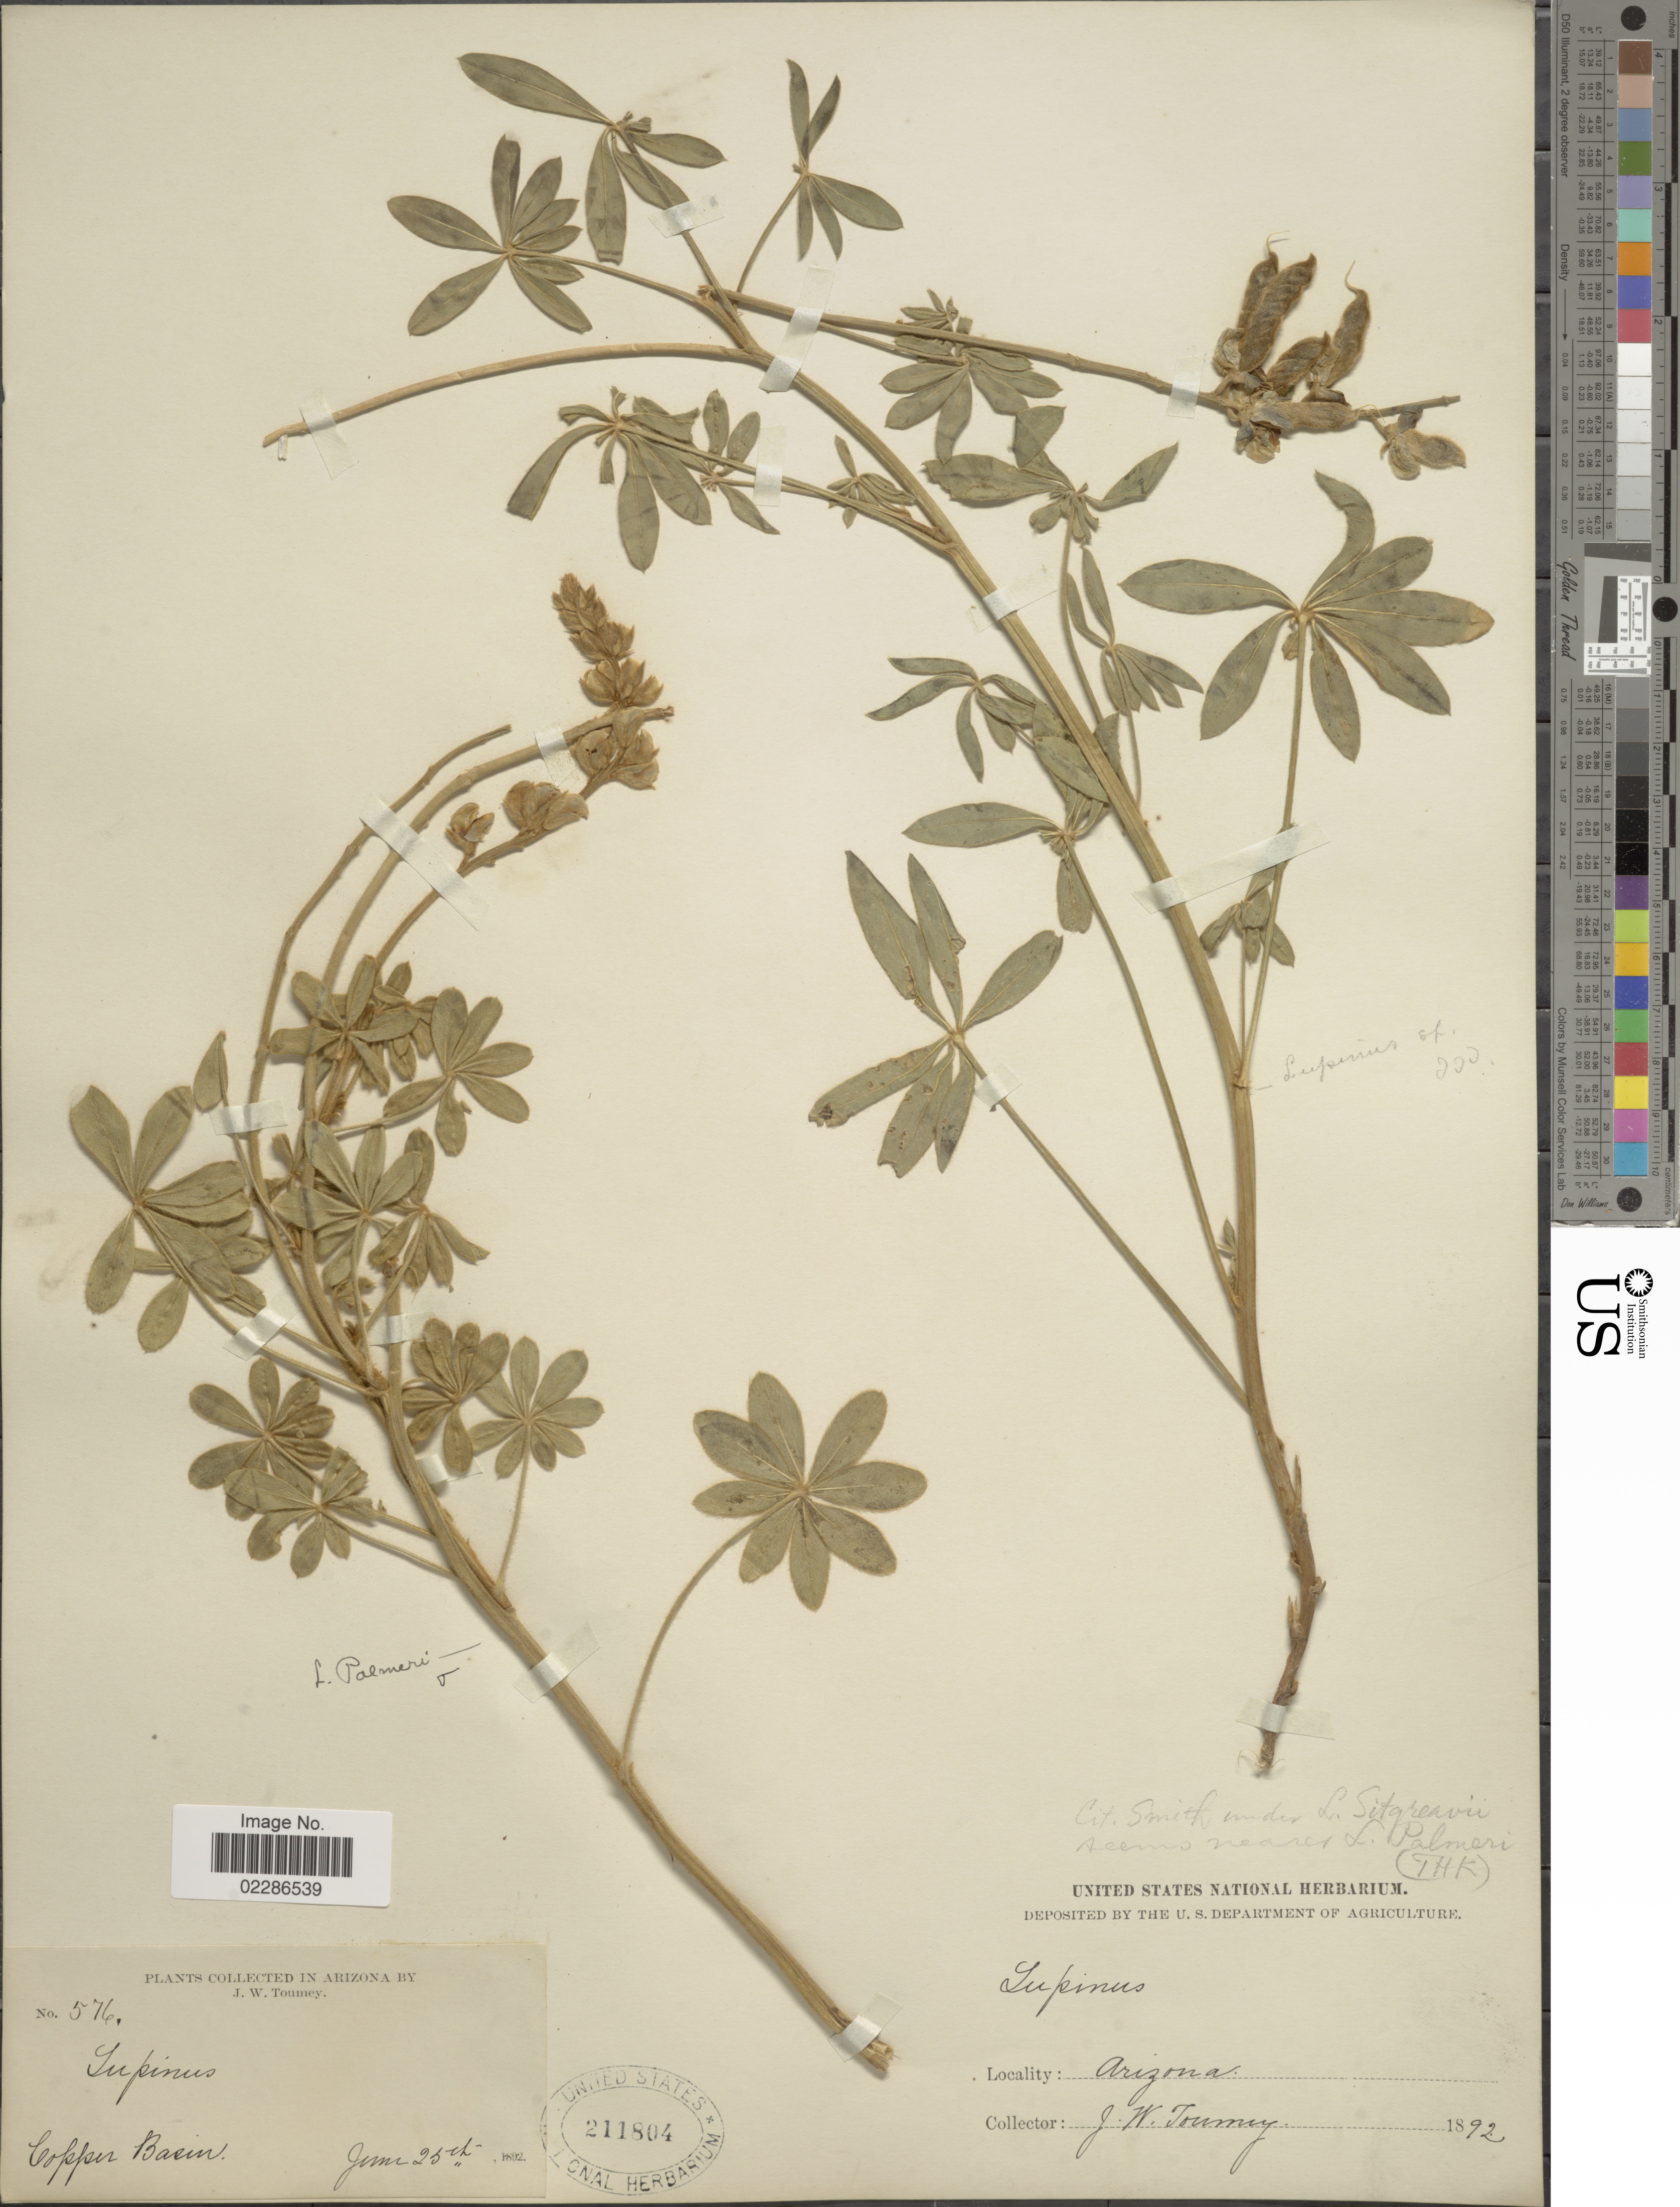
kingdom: Plantae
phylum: Tracheophyta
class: Magnoliopsida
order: Fabales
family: Fabaceae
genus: Lupinus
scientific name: Lupinus palmeri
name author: S. Watson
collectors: J. W. Toumey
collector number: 576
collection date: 1892-06-25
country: United States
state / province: Arizona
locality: Copper Basin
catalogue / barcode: US 211804